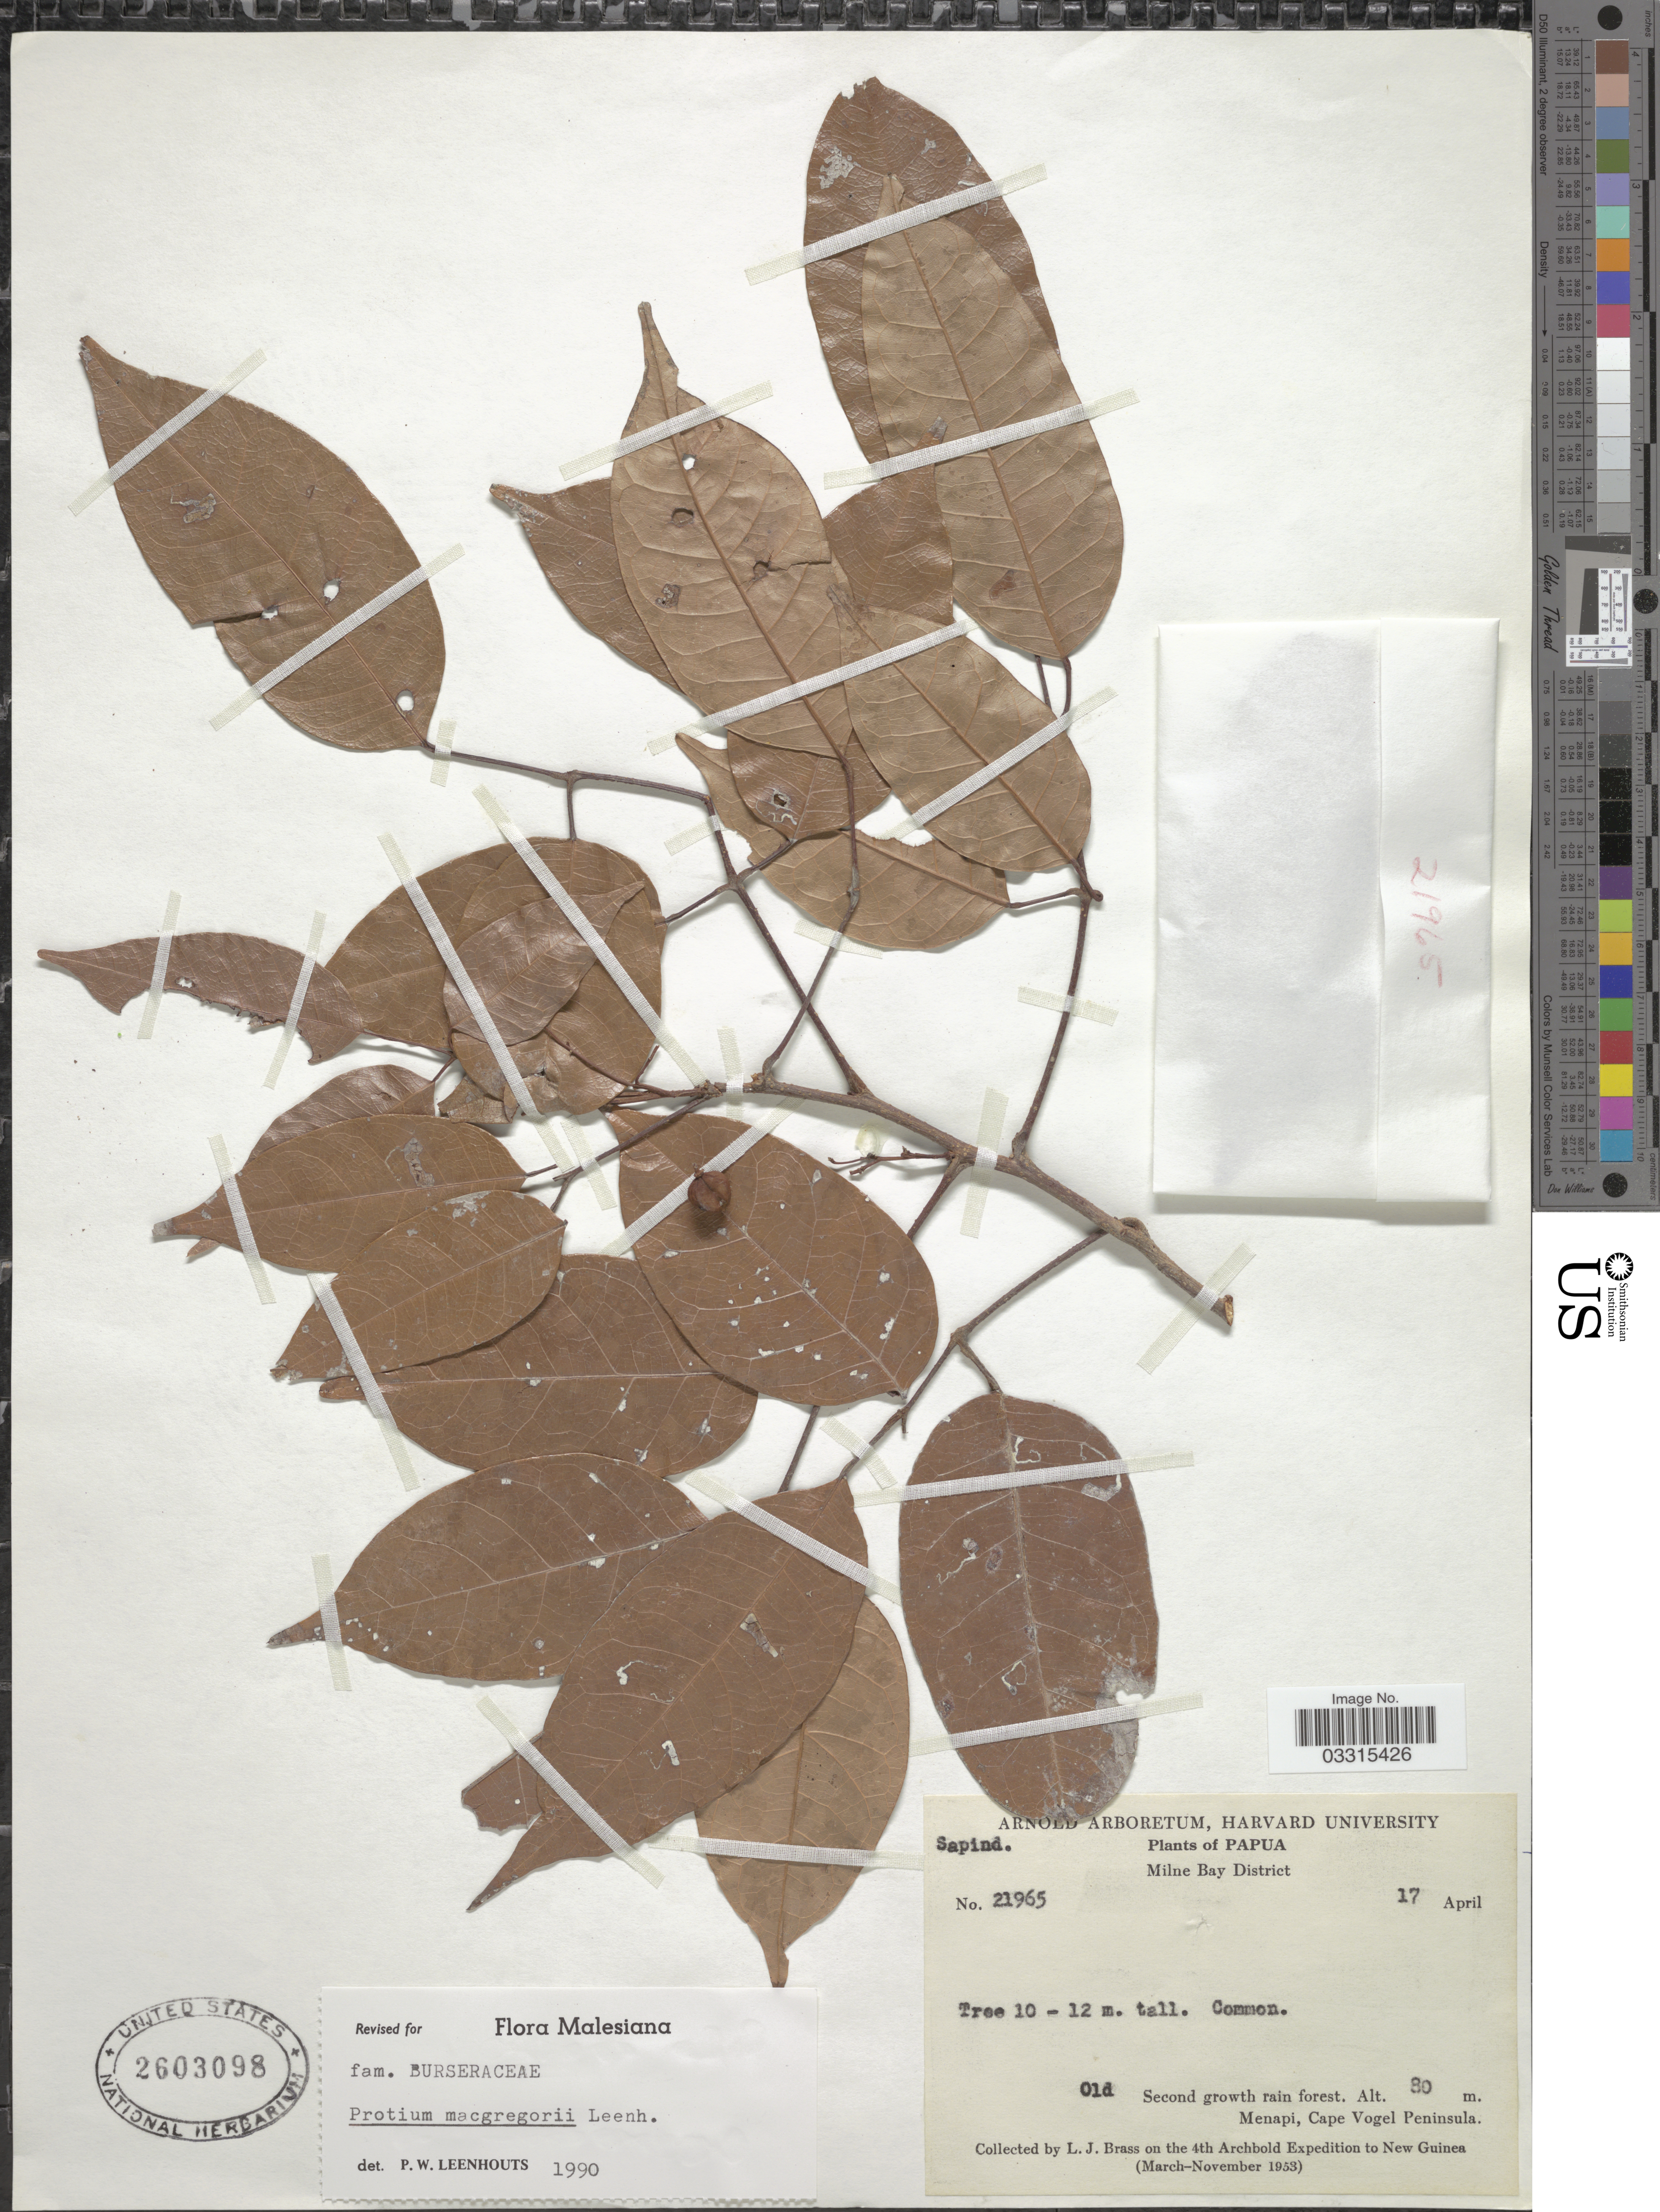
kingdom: Plantae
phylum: Tracheophyta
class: Magnoliopsida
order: Sapindales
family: Burseraceae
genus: Protium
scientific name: Protium macgregorii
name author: (F.M. Bailey) Leenh.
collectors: L. J. Brass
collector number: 21965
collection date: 1953-04-17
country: Papua New Guinea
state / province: Milne Bay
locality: Papua. Milne Bay District. Menapi, Cape Vogel Peninsula.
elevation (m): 80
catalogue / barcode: US 2603098